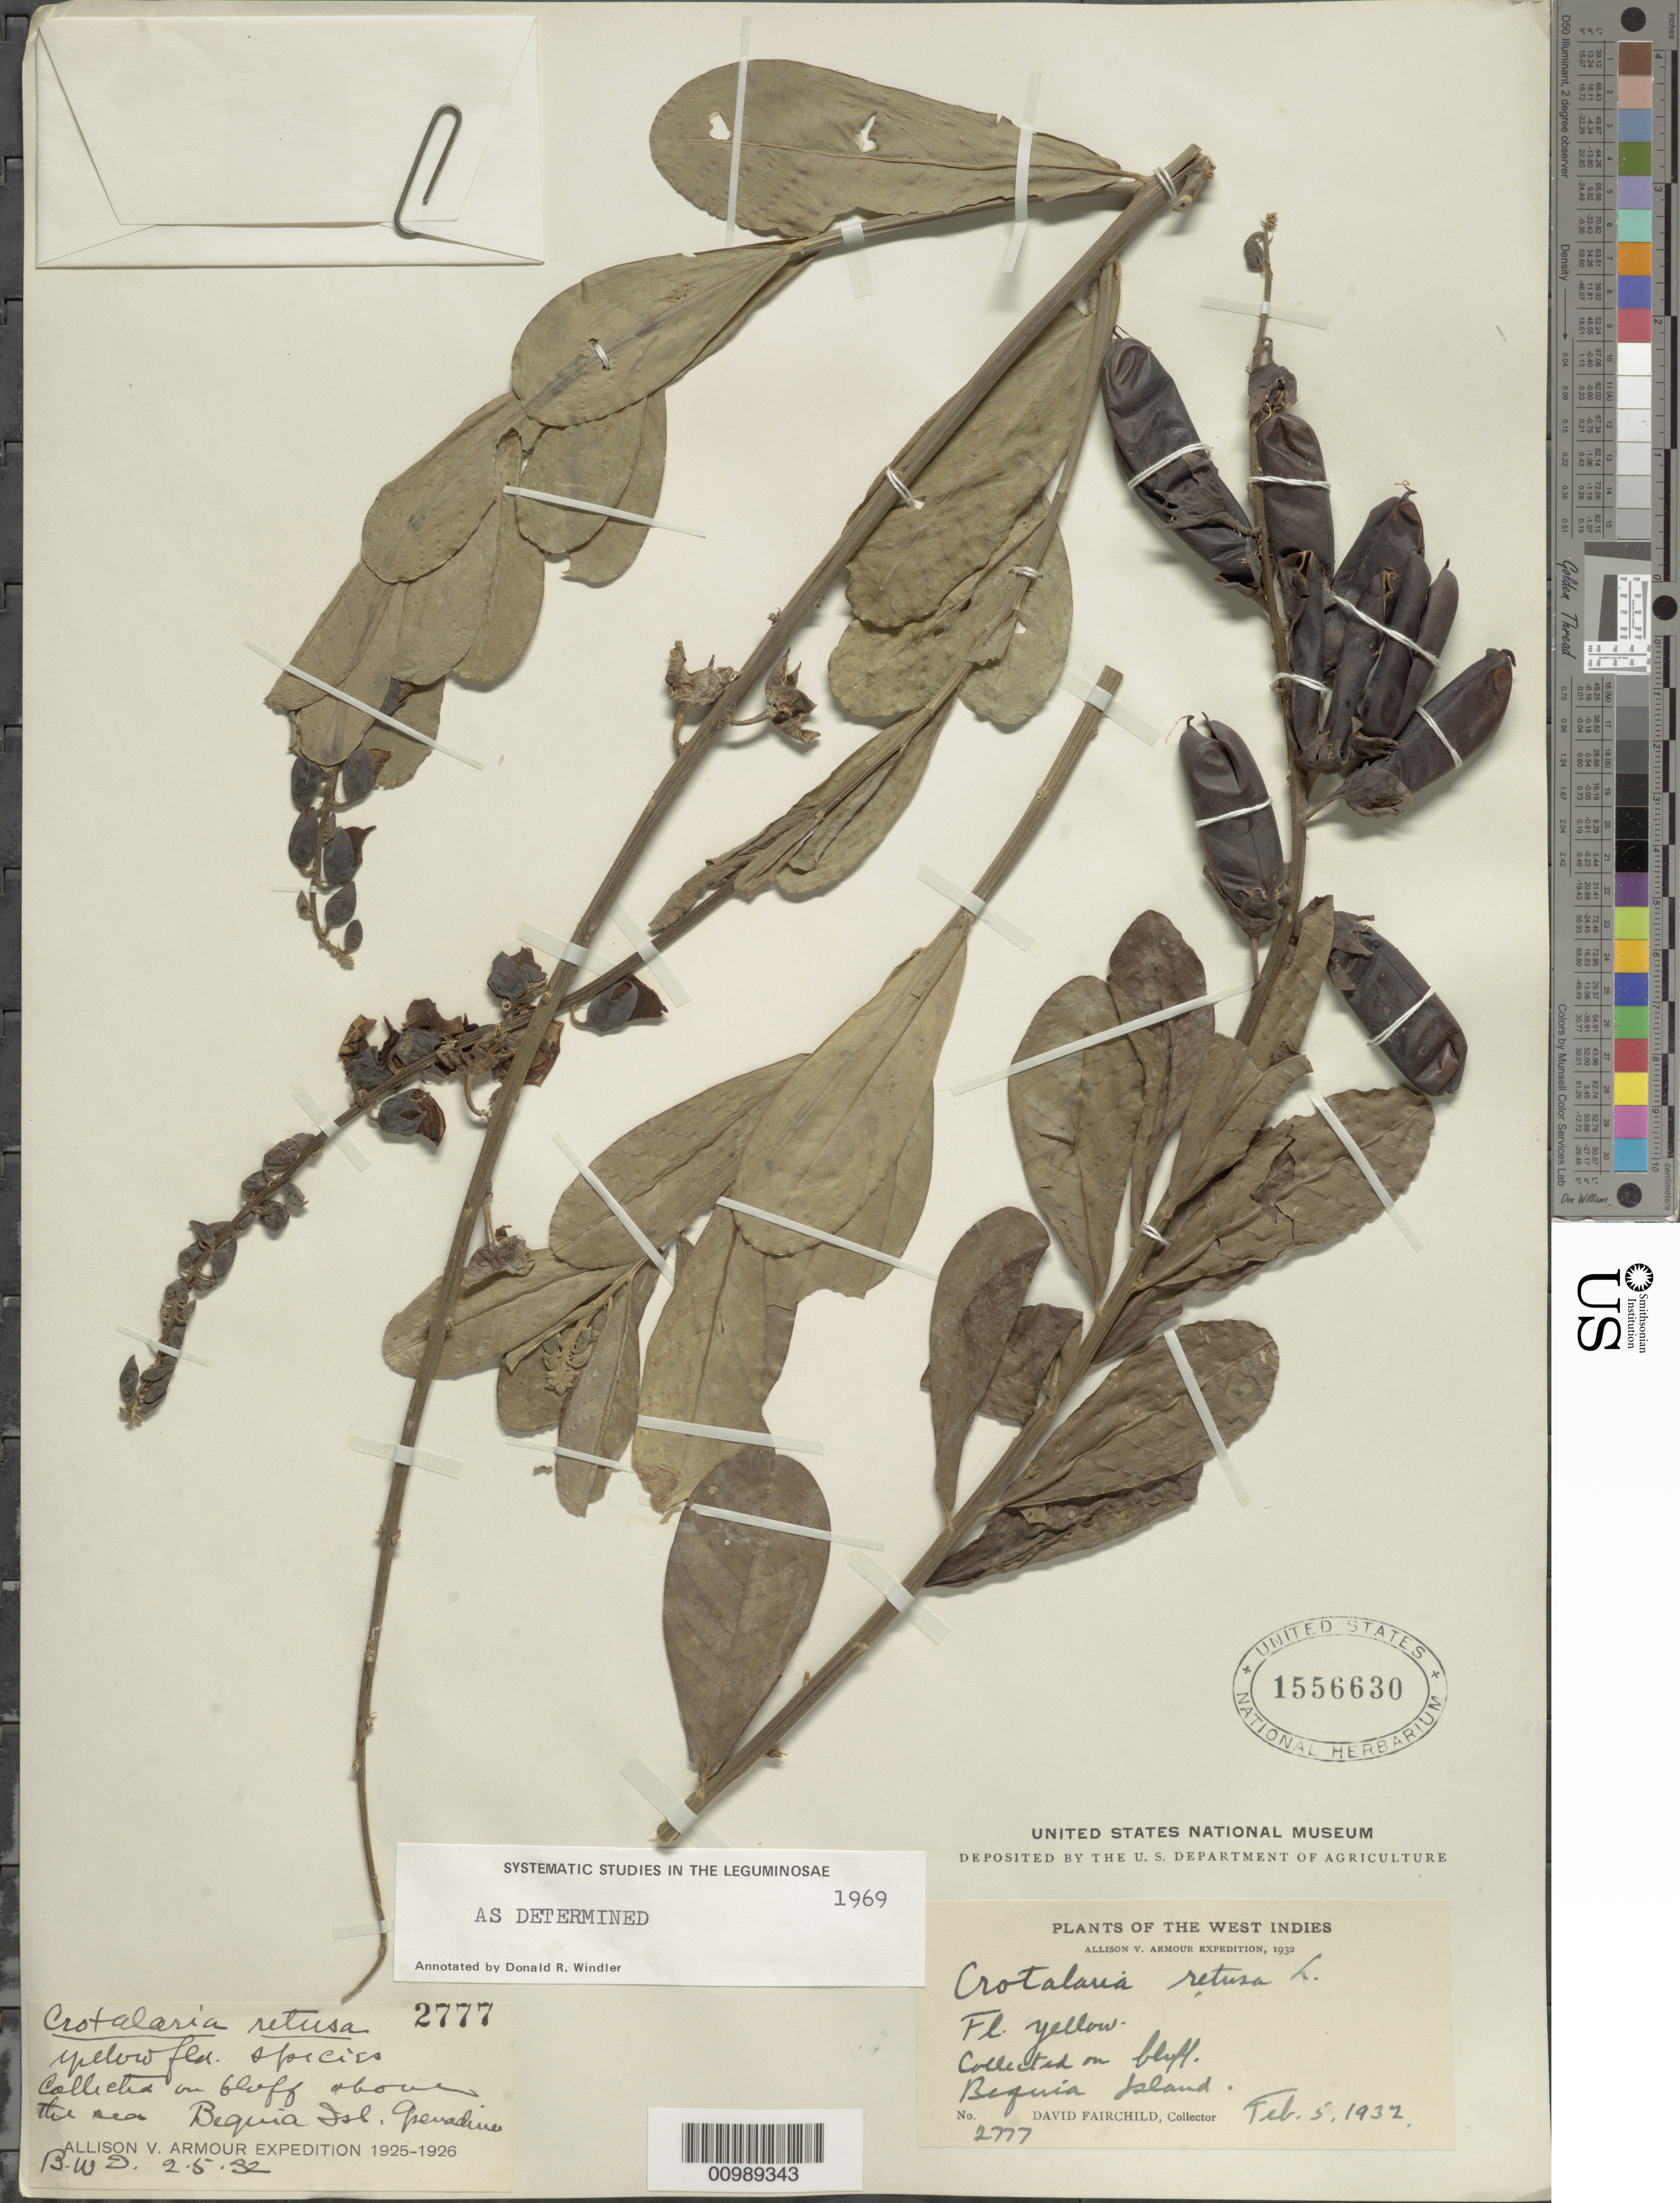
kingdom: Plantae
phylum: Tracheophyta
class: Magnoliopsida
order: Fabales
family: Fabaceae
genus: Crotalaria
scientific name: Crotalaria retusa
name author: L.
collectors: D. Fairchild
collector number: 2777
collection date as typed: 05 Feb 1932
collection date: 1932-02-05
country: Grenada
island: Grenada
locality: Beguia Island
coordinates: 0 N, 0 E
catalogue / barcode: US 1556630